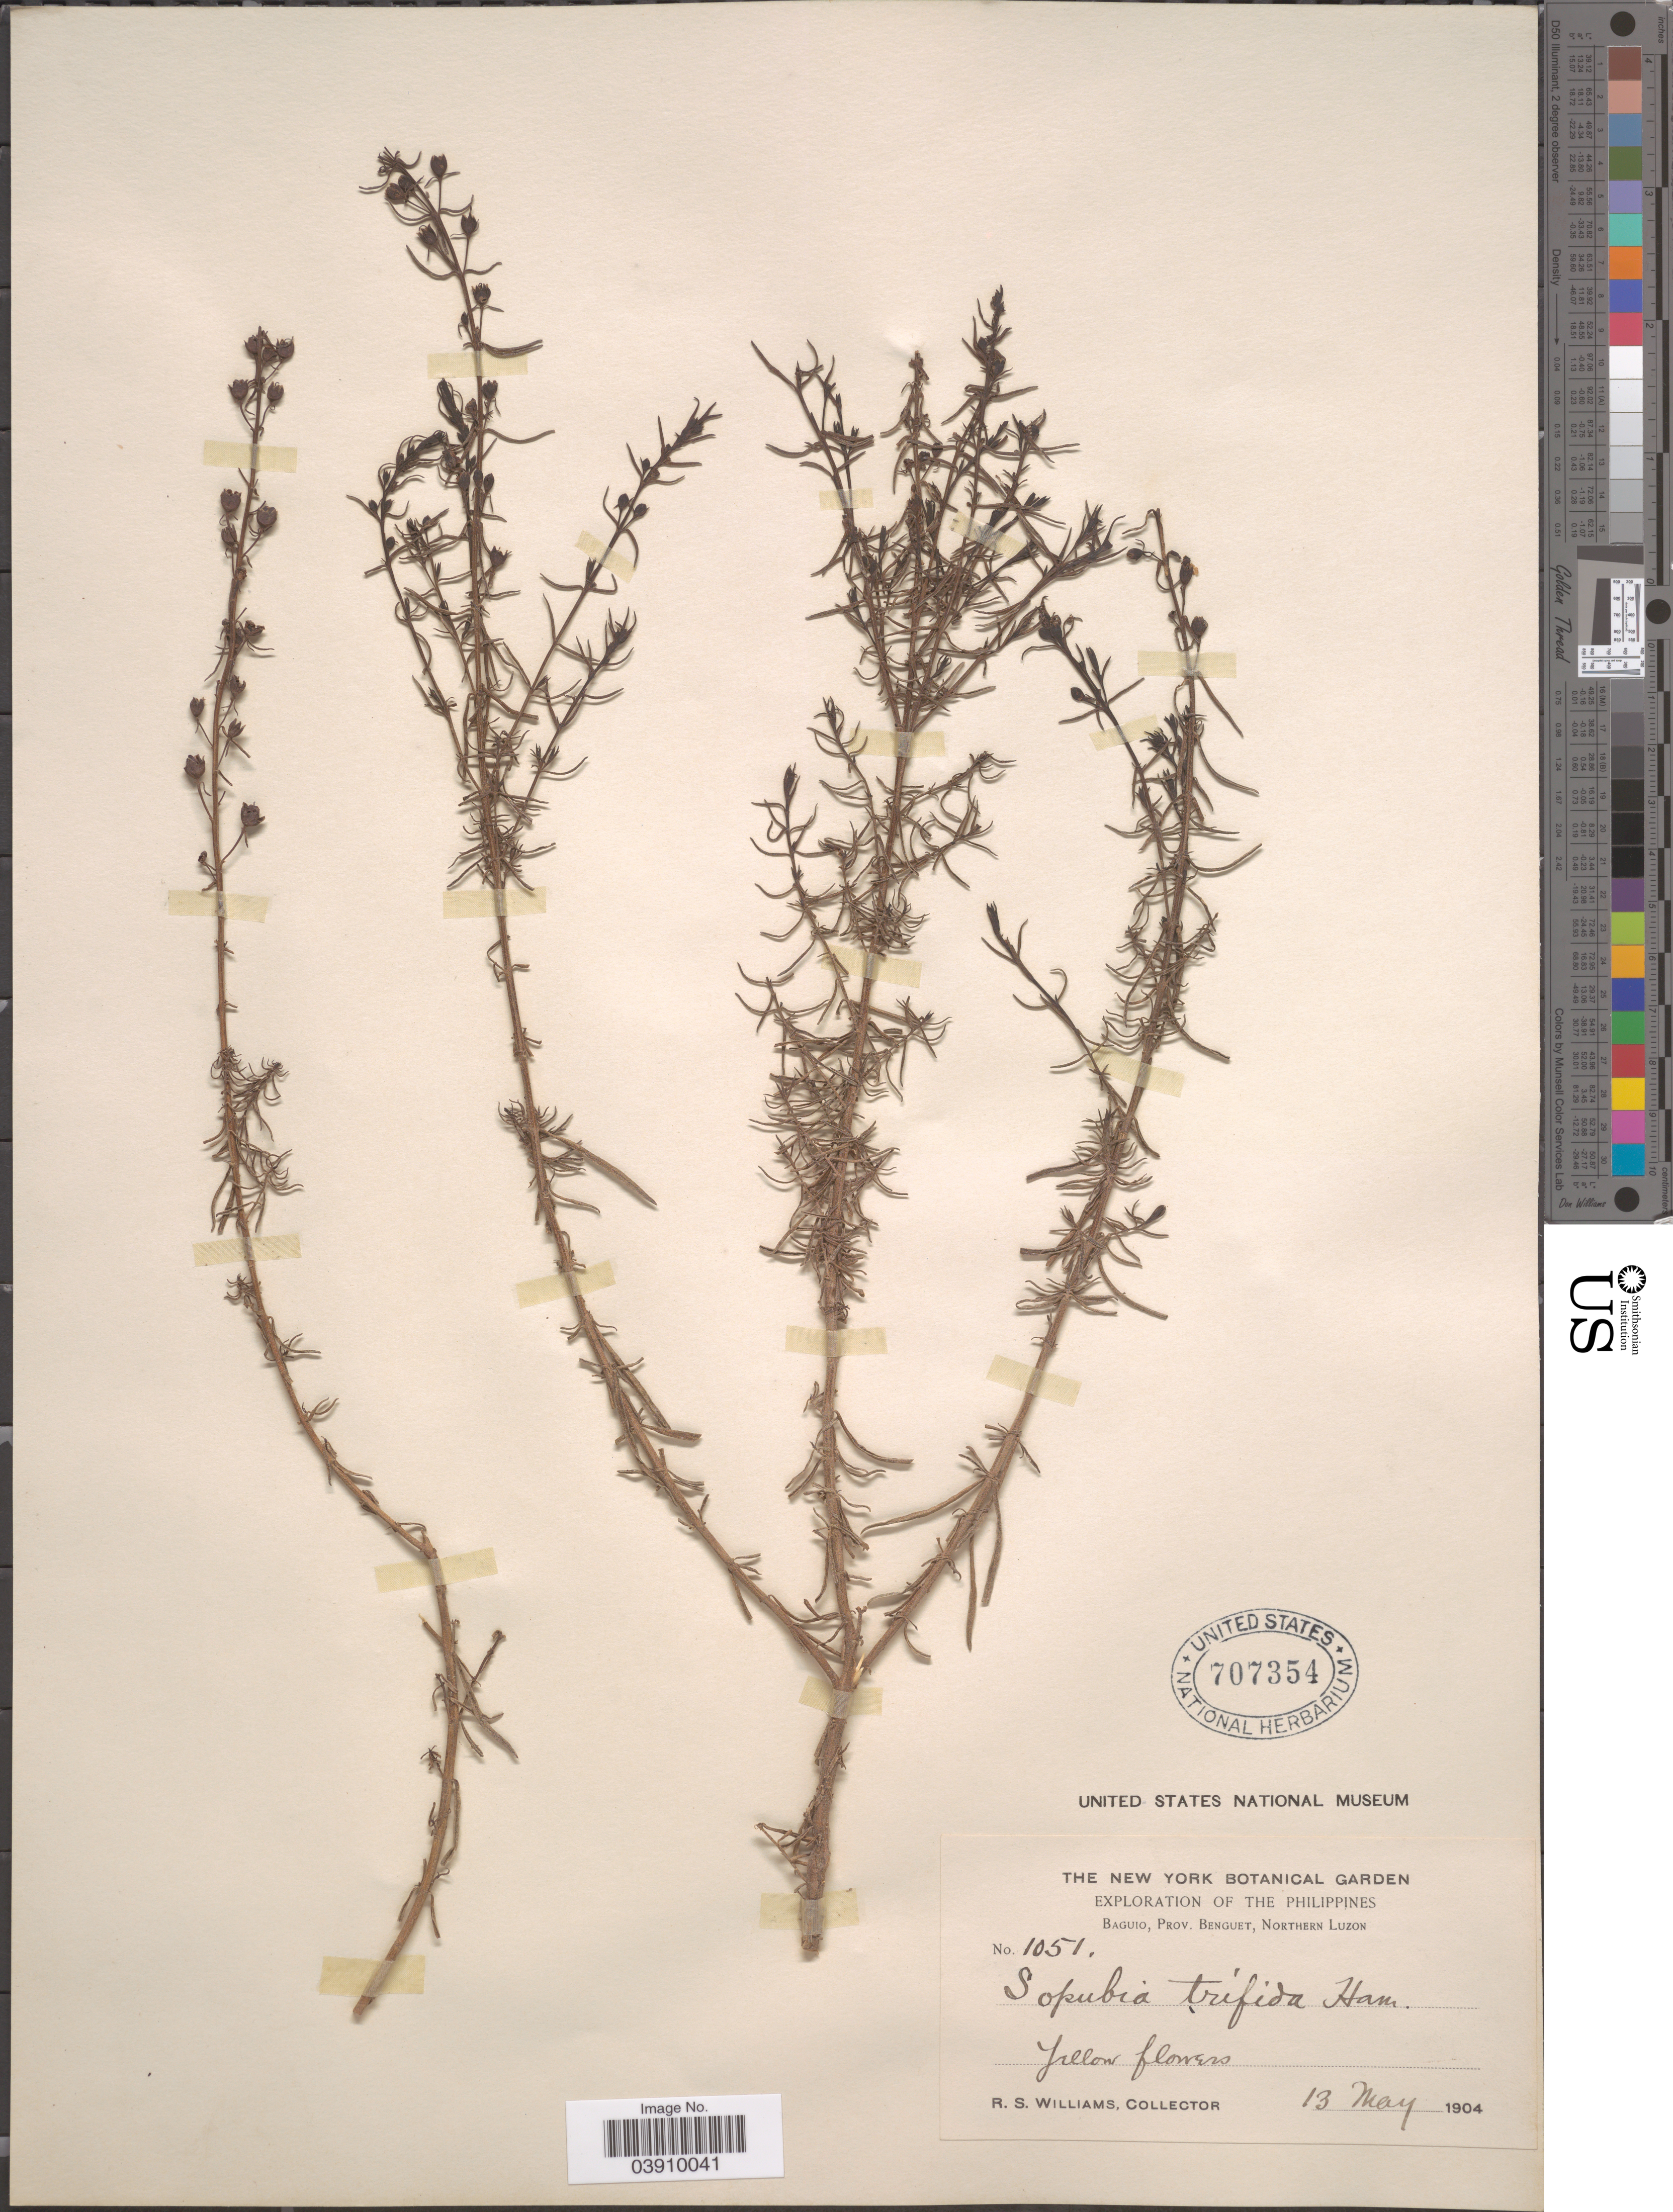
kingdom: Plantae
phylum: Tracheophyta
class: Magnoliopsida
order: Lamiales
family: Orobanchaceae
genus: Sopubia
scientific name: Sopubia trifida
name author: Buch.-Ham. ex D. Don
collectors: R. S. Williams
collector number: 1051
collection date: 1904-05-13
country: Philippines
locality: Baguio, Prov. Benguet, Northern Luzon.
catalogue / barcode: US 707354